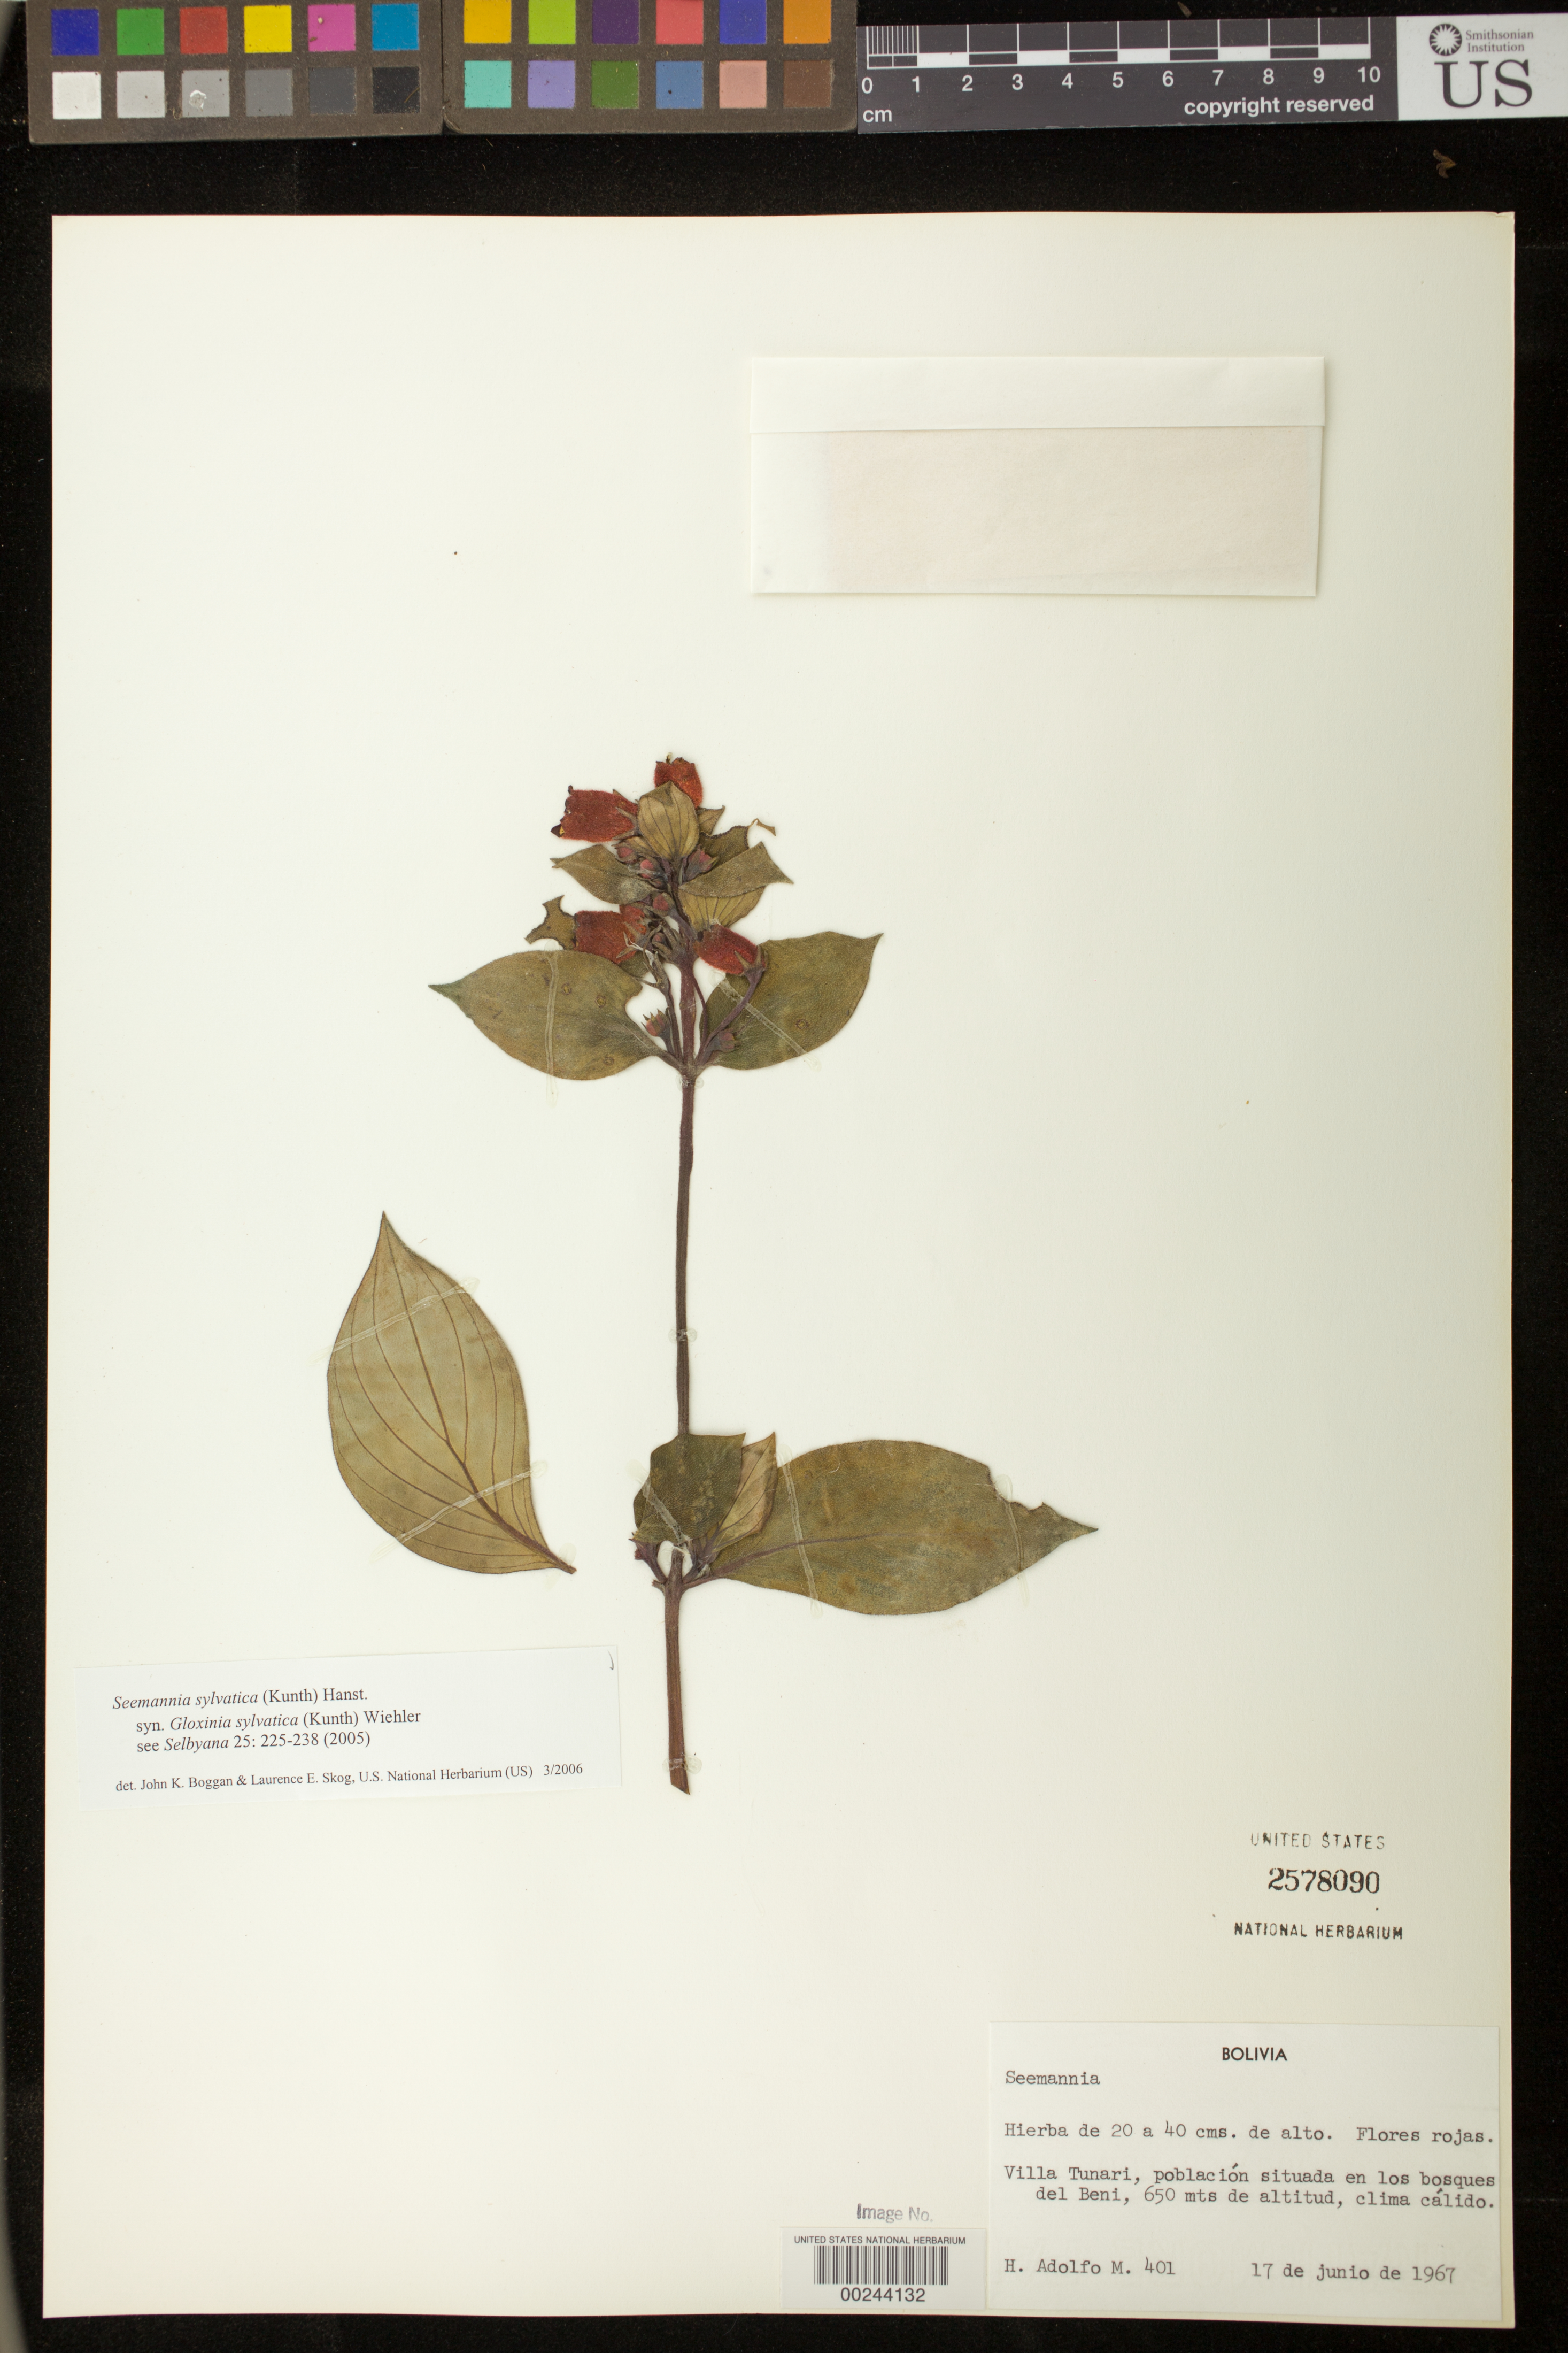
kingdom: Plantae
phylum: Tracheophyta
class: Magnoliopsida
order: Lamiales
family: Gesneriaceae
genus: Seemannia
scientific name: Seemannia sylvatica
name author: (Kunth) Hanst.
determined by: Boggan, J. K.; Skog, L. E.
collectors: Bro. Adolfo M.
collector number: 401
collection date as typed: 17 Jun 1967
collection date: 1967-06-17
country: Bolivia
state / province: Beni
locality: Villa Tunari, community in forests of Beni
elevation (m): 650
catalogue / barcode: US 2578090